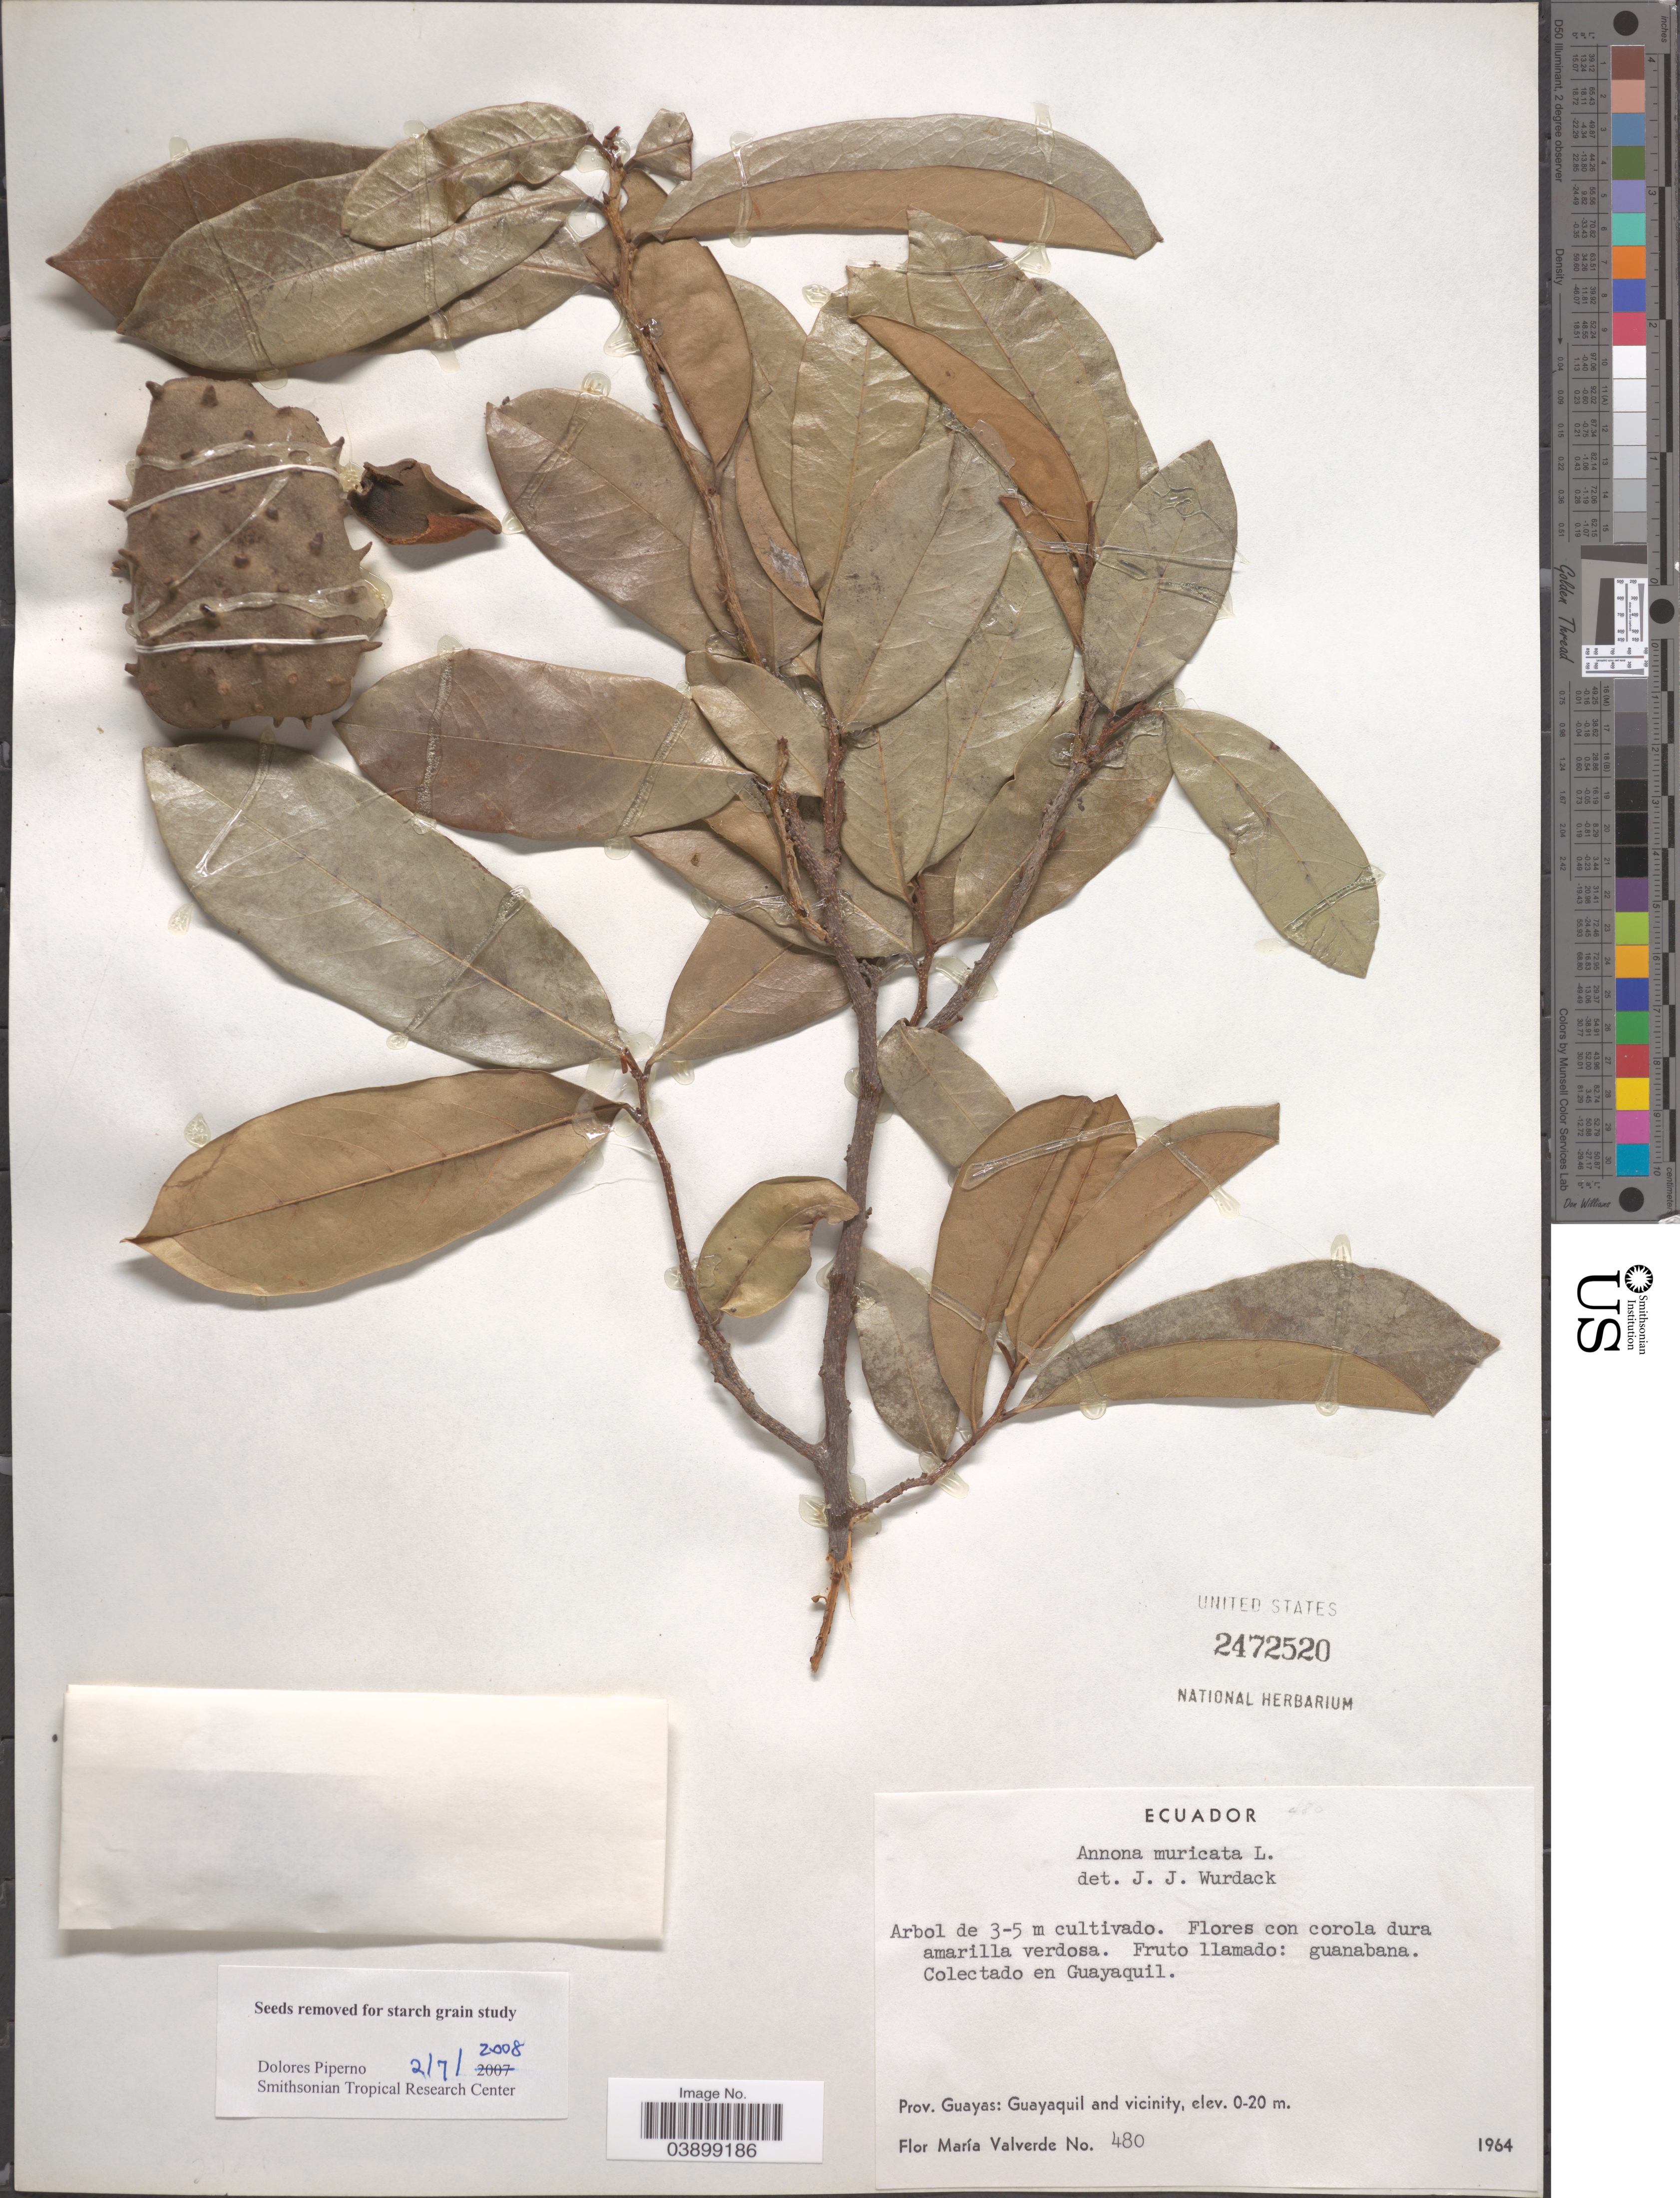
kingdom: Plantae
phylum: Tracheophyta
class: Magnoliopsida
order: Magnoliales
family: Annonaceae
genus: Annona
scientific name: Annona muricata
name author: L.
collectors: F. M. Valverde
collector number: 480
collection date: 1964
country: Ecuador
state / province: Guayas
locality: Guayaquil and vicinity.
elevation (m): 0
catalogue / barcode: US 2472520